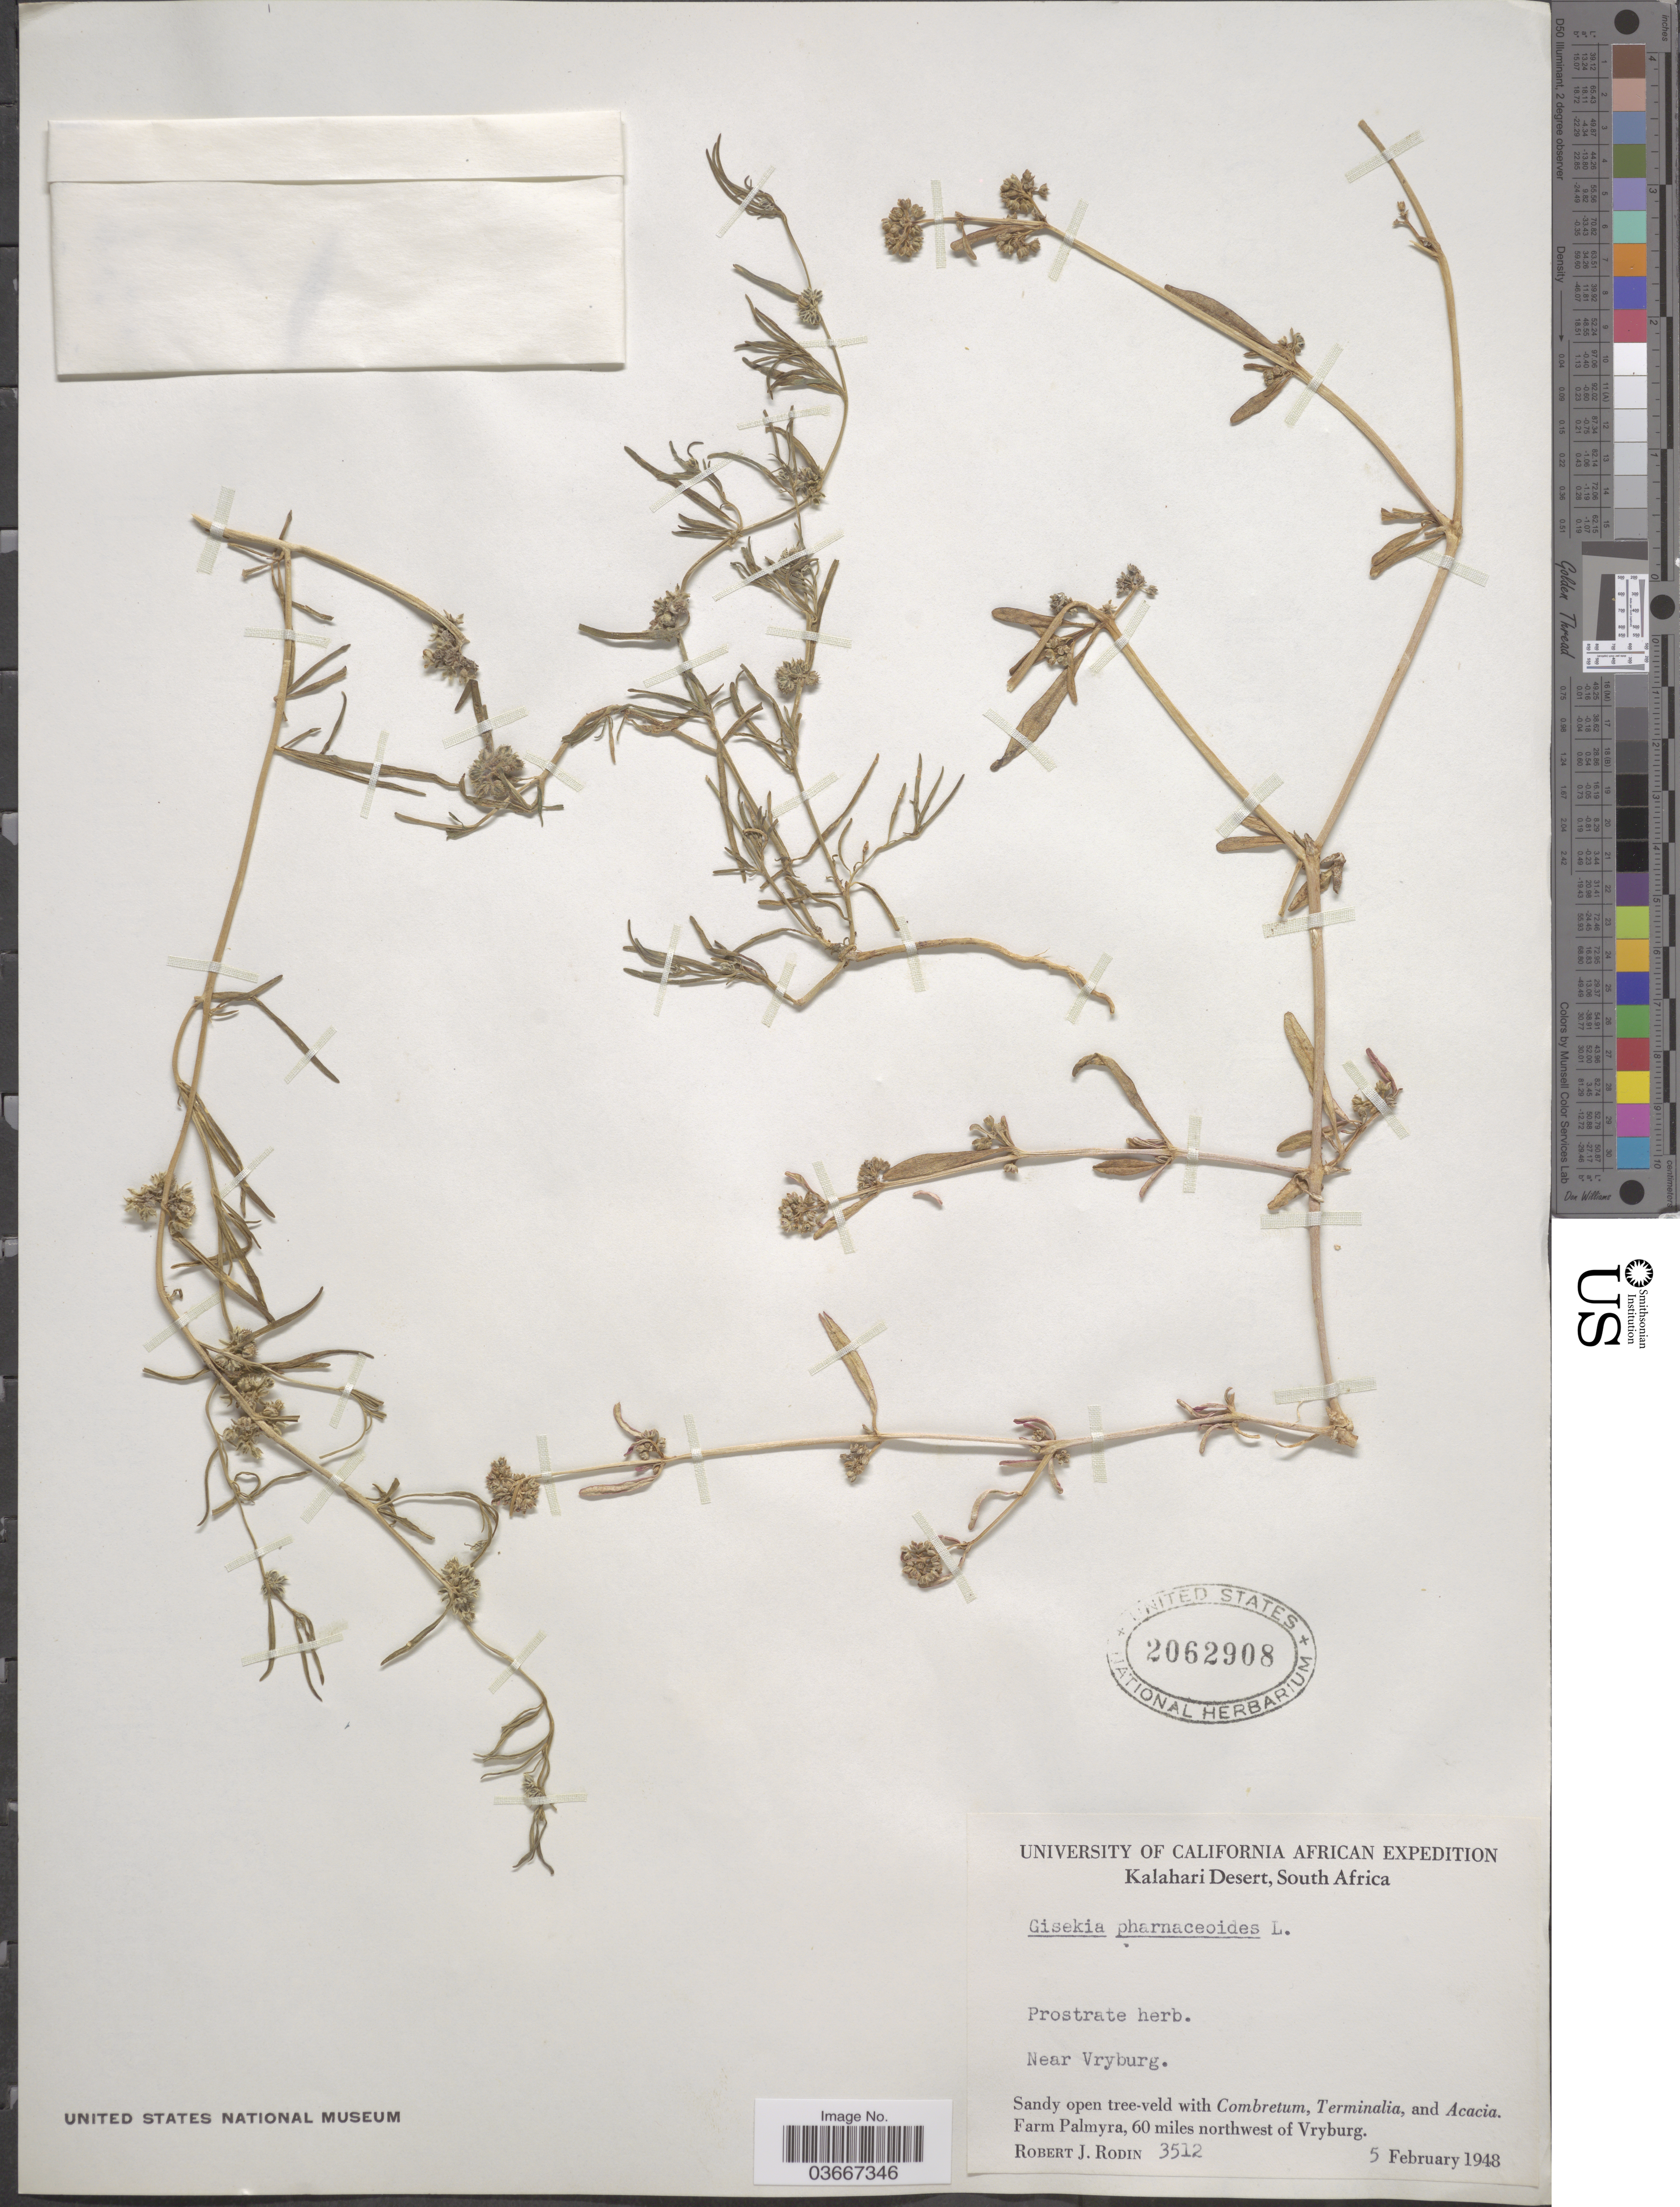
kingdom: Plantae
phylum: Tracheophyta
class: Magnoliopsida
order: Caryophyllales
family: Gisekiaceae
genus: Gisekia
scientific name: Gisekia pharnaceoides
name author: L.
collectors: R. J. Rodin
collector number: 3512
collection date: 1948-02-05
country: South Africa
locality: Kalahari Desert. Near Vryburg. Farm Palmyra, 60 miles northwest of Vryburg.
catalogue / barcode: US 2062908